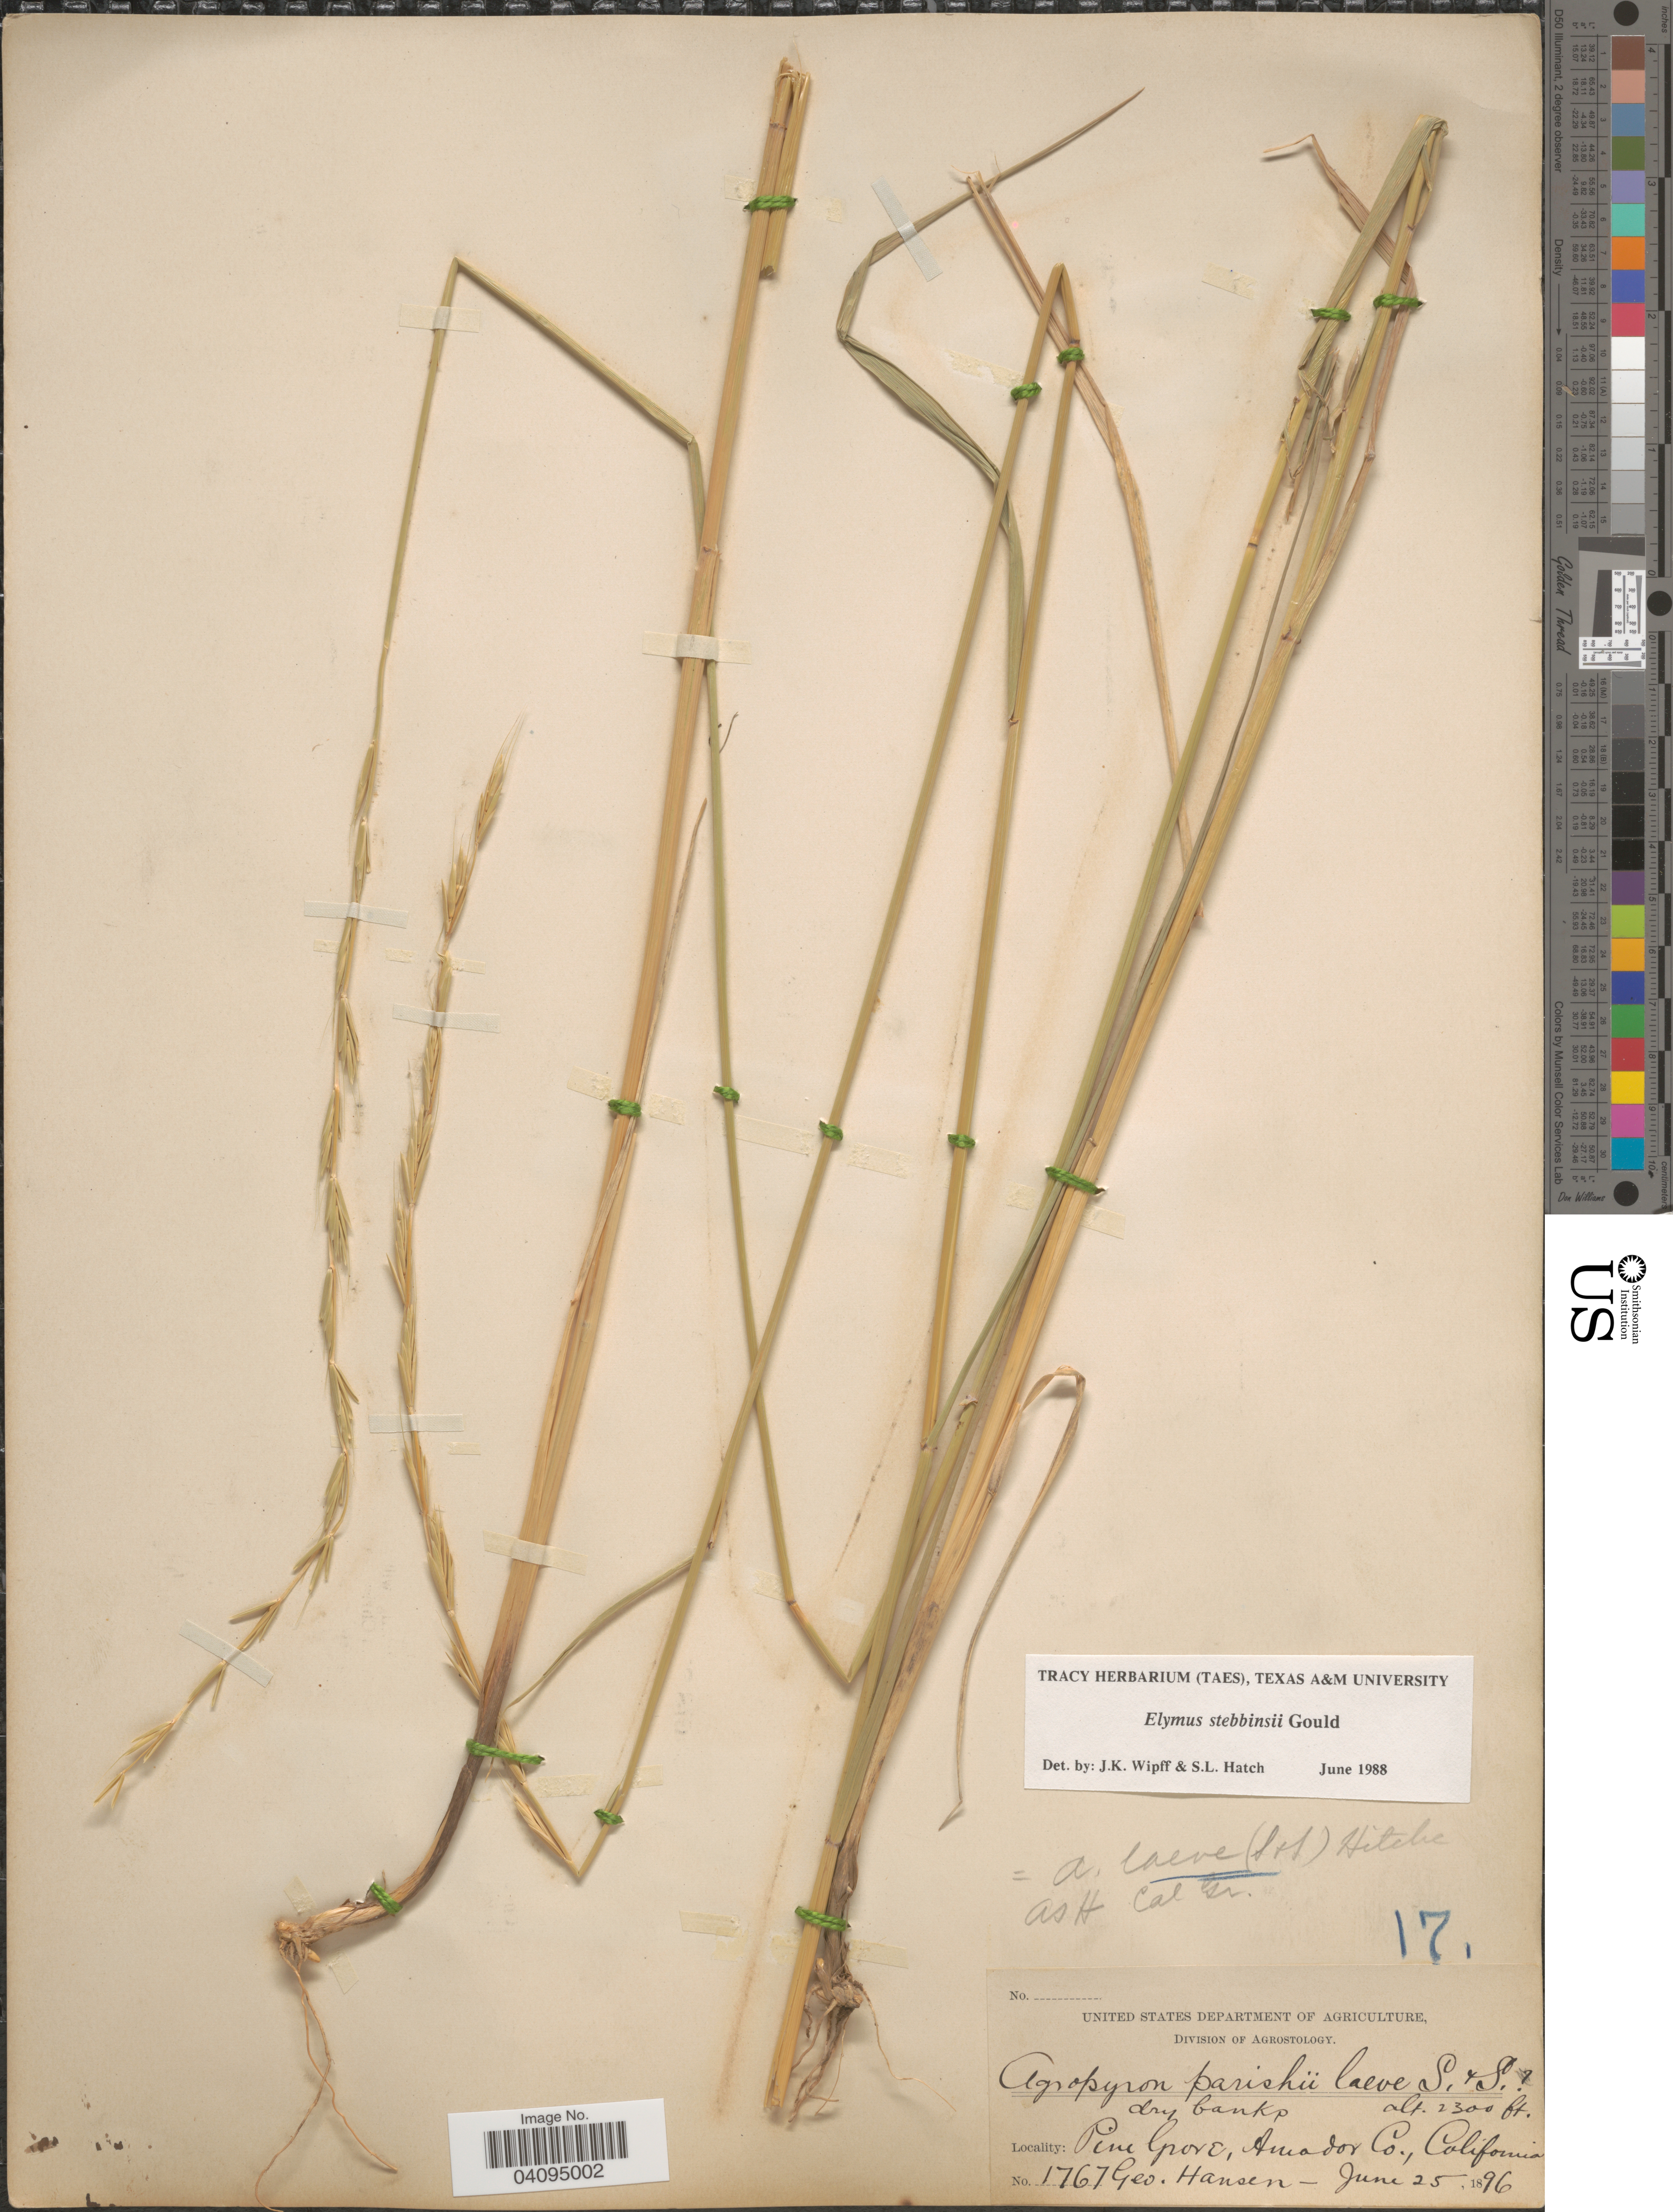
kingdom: Plantae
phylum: Tracheophyta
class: Liliopsida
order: Poales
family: Poaceae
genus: Elymus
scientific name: Elymus stebbinsii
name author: Gould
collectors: G. Hansen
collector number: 1767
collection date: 1896-06-25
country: United States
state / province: California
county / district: Amador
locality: Pine Grove, Amador Co.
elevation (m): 701